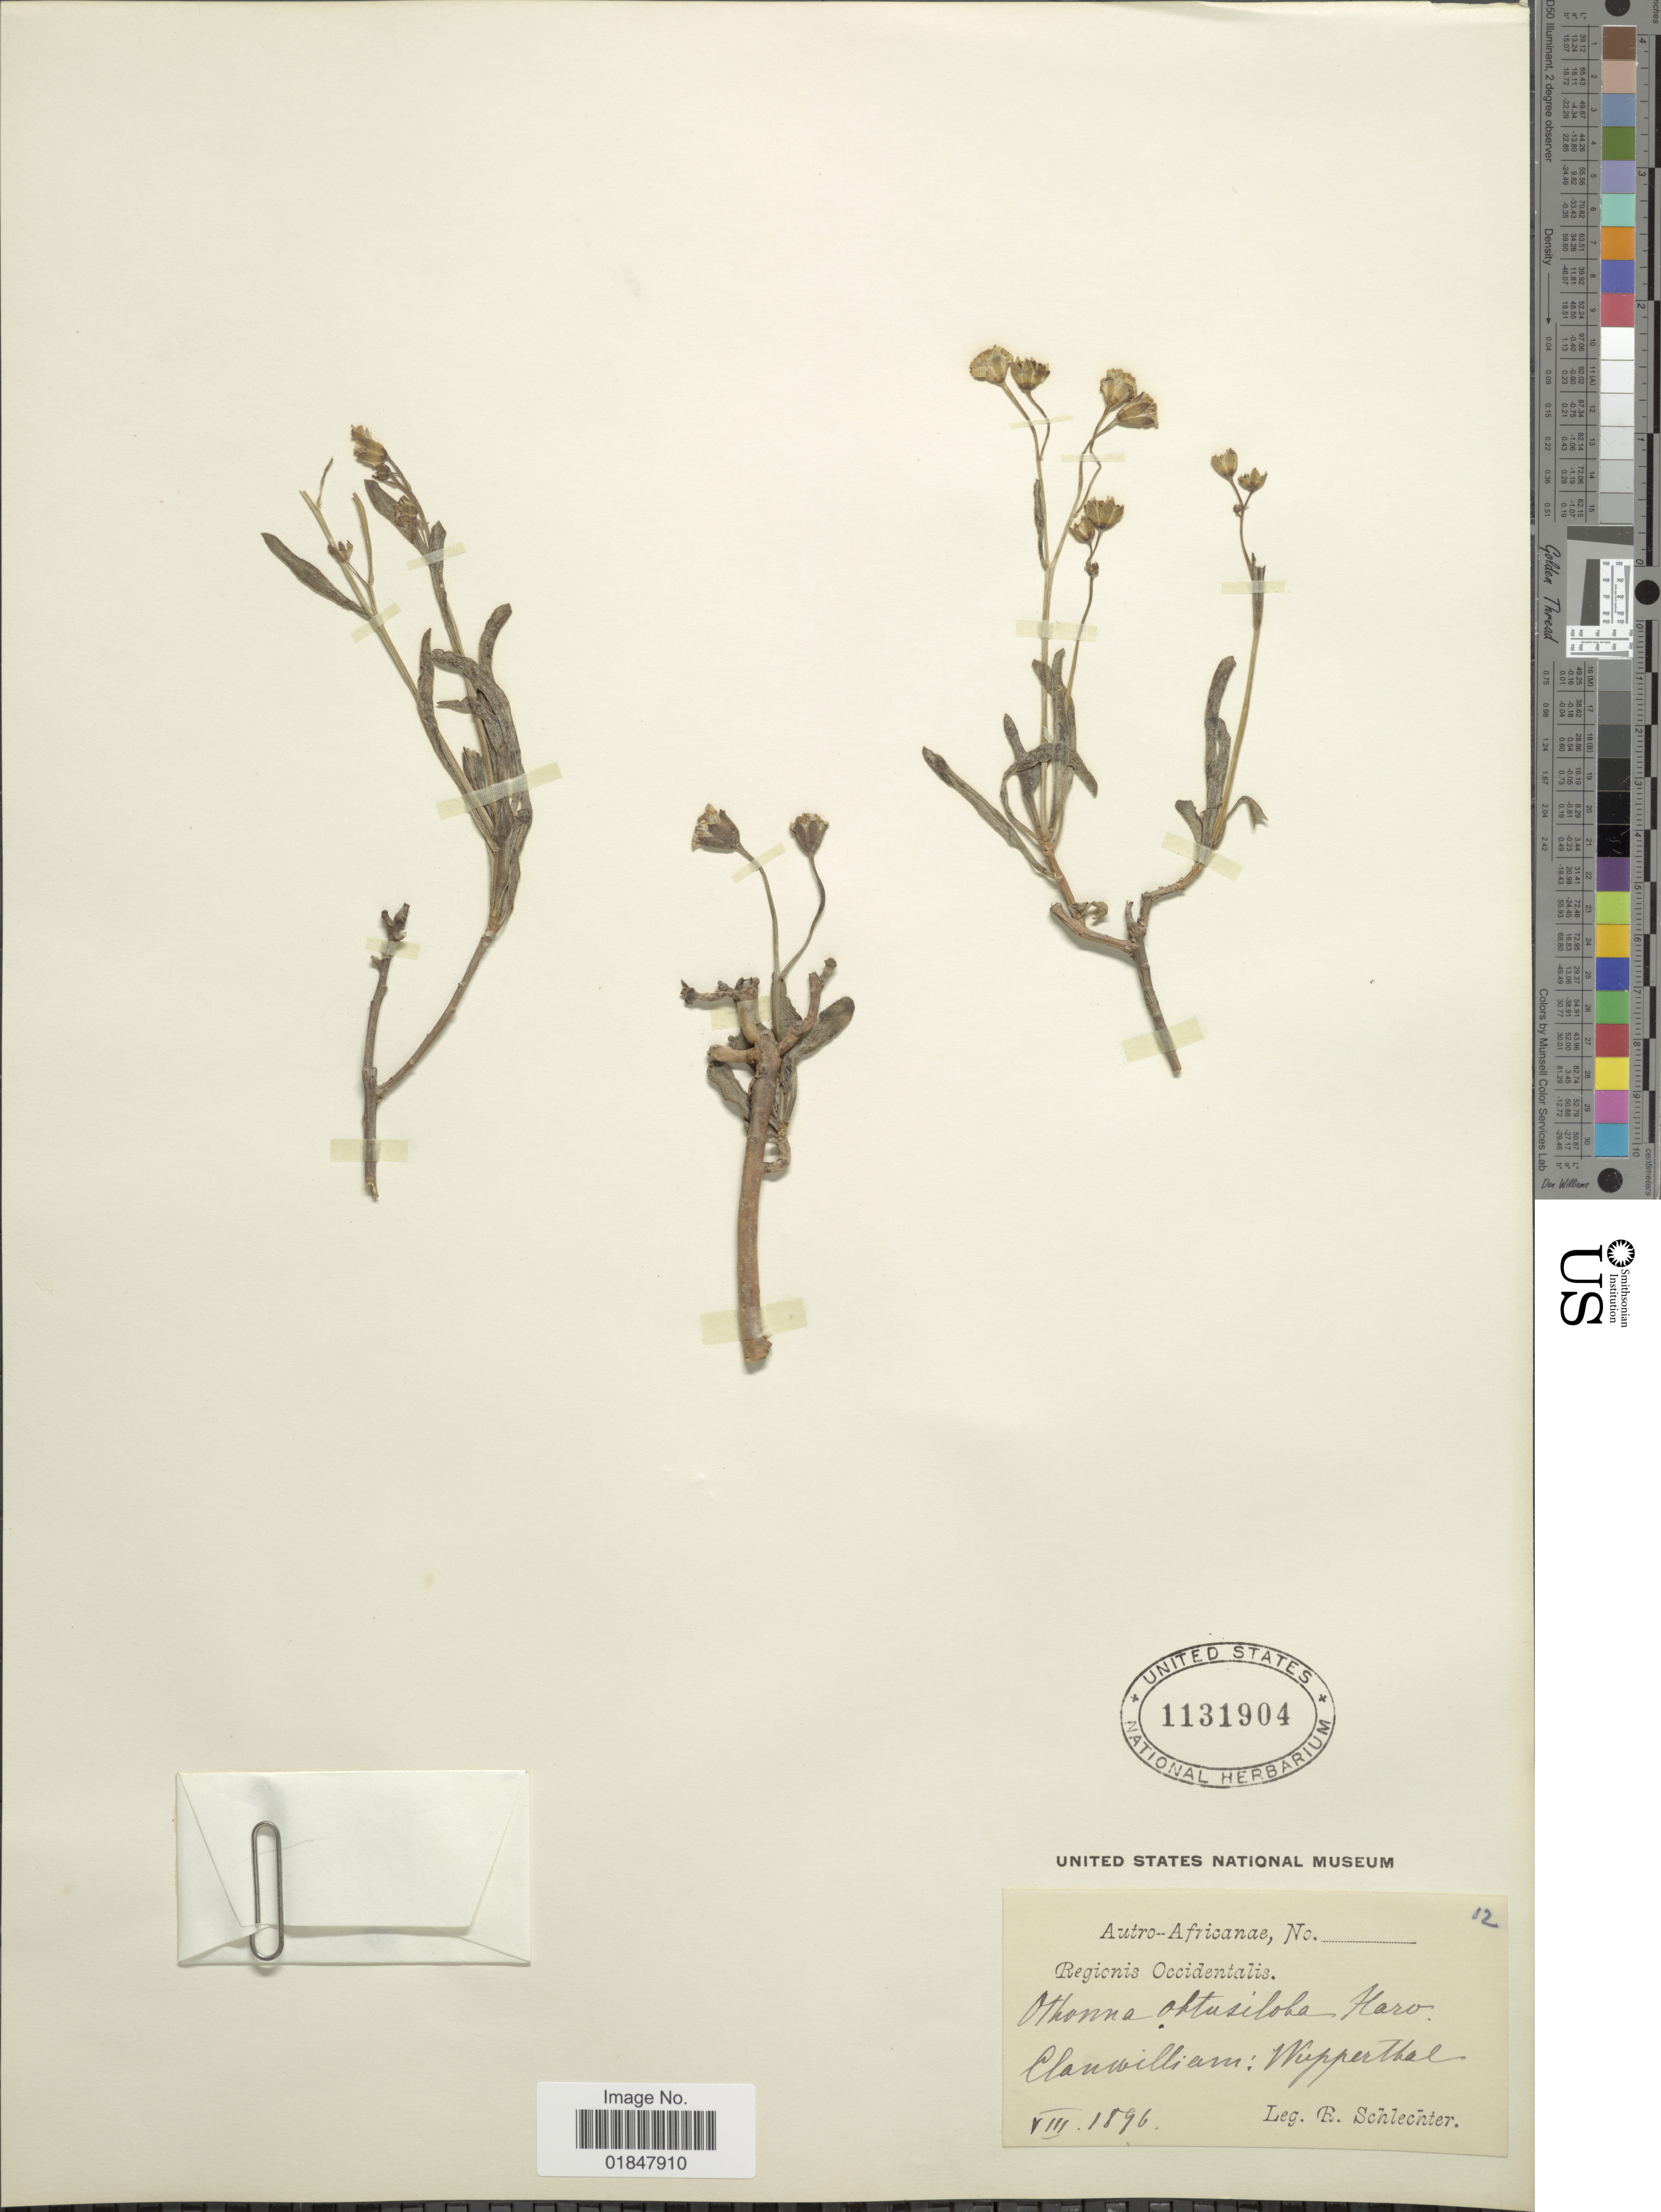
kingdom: Plantae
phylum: Tracheophyta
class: Magnoliopsida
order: Asterales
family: Asteraceae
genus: Othonna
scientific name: Othonna obtusiloba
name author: Harv.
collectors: F. R. R. Schlechter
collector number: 12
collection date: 1896-08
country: South Africa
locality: Autro - Africanae, Clauwilliam: Wupperthal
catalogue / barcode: US 1131904